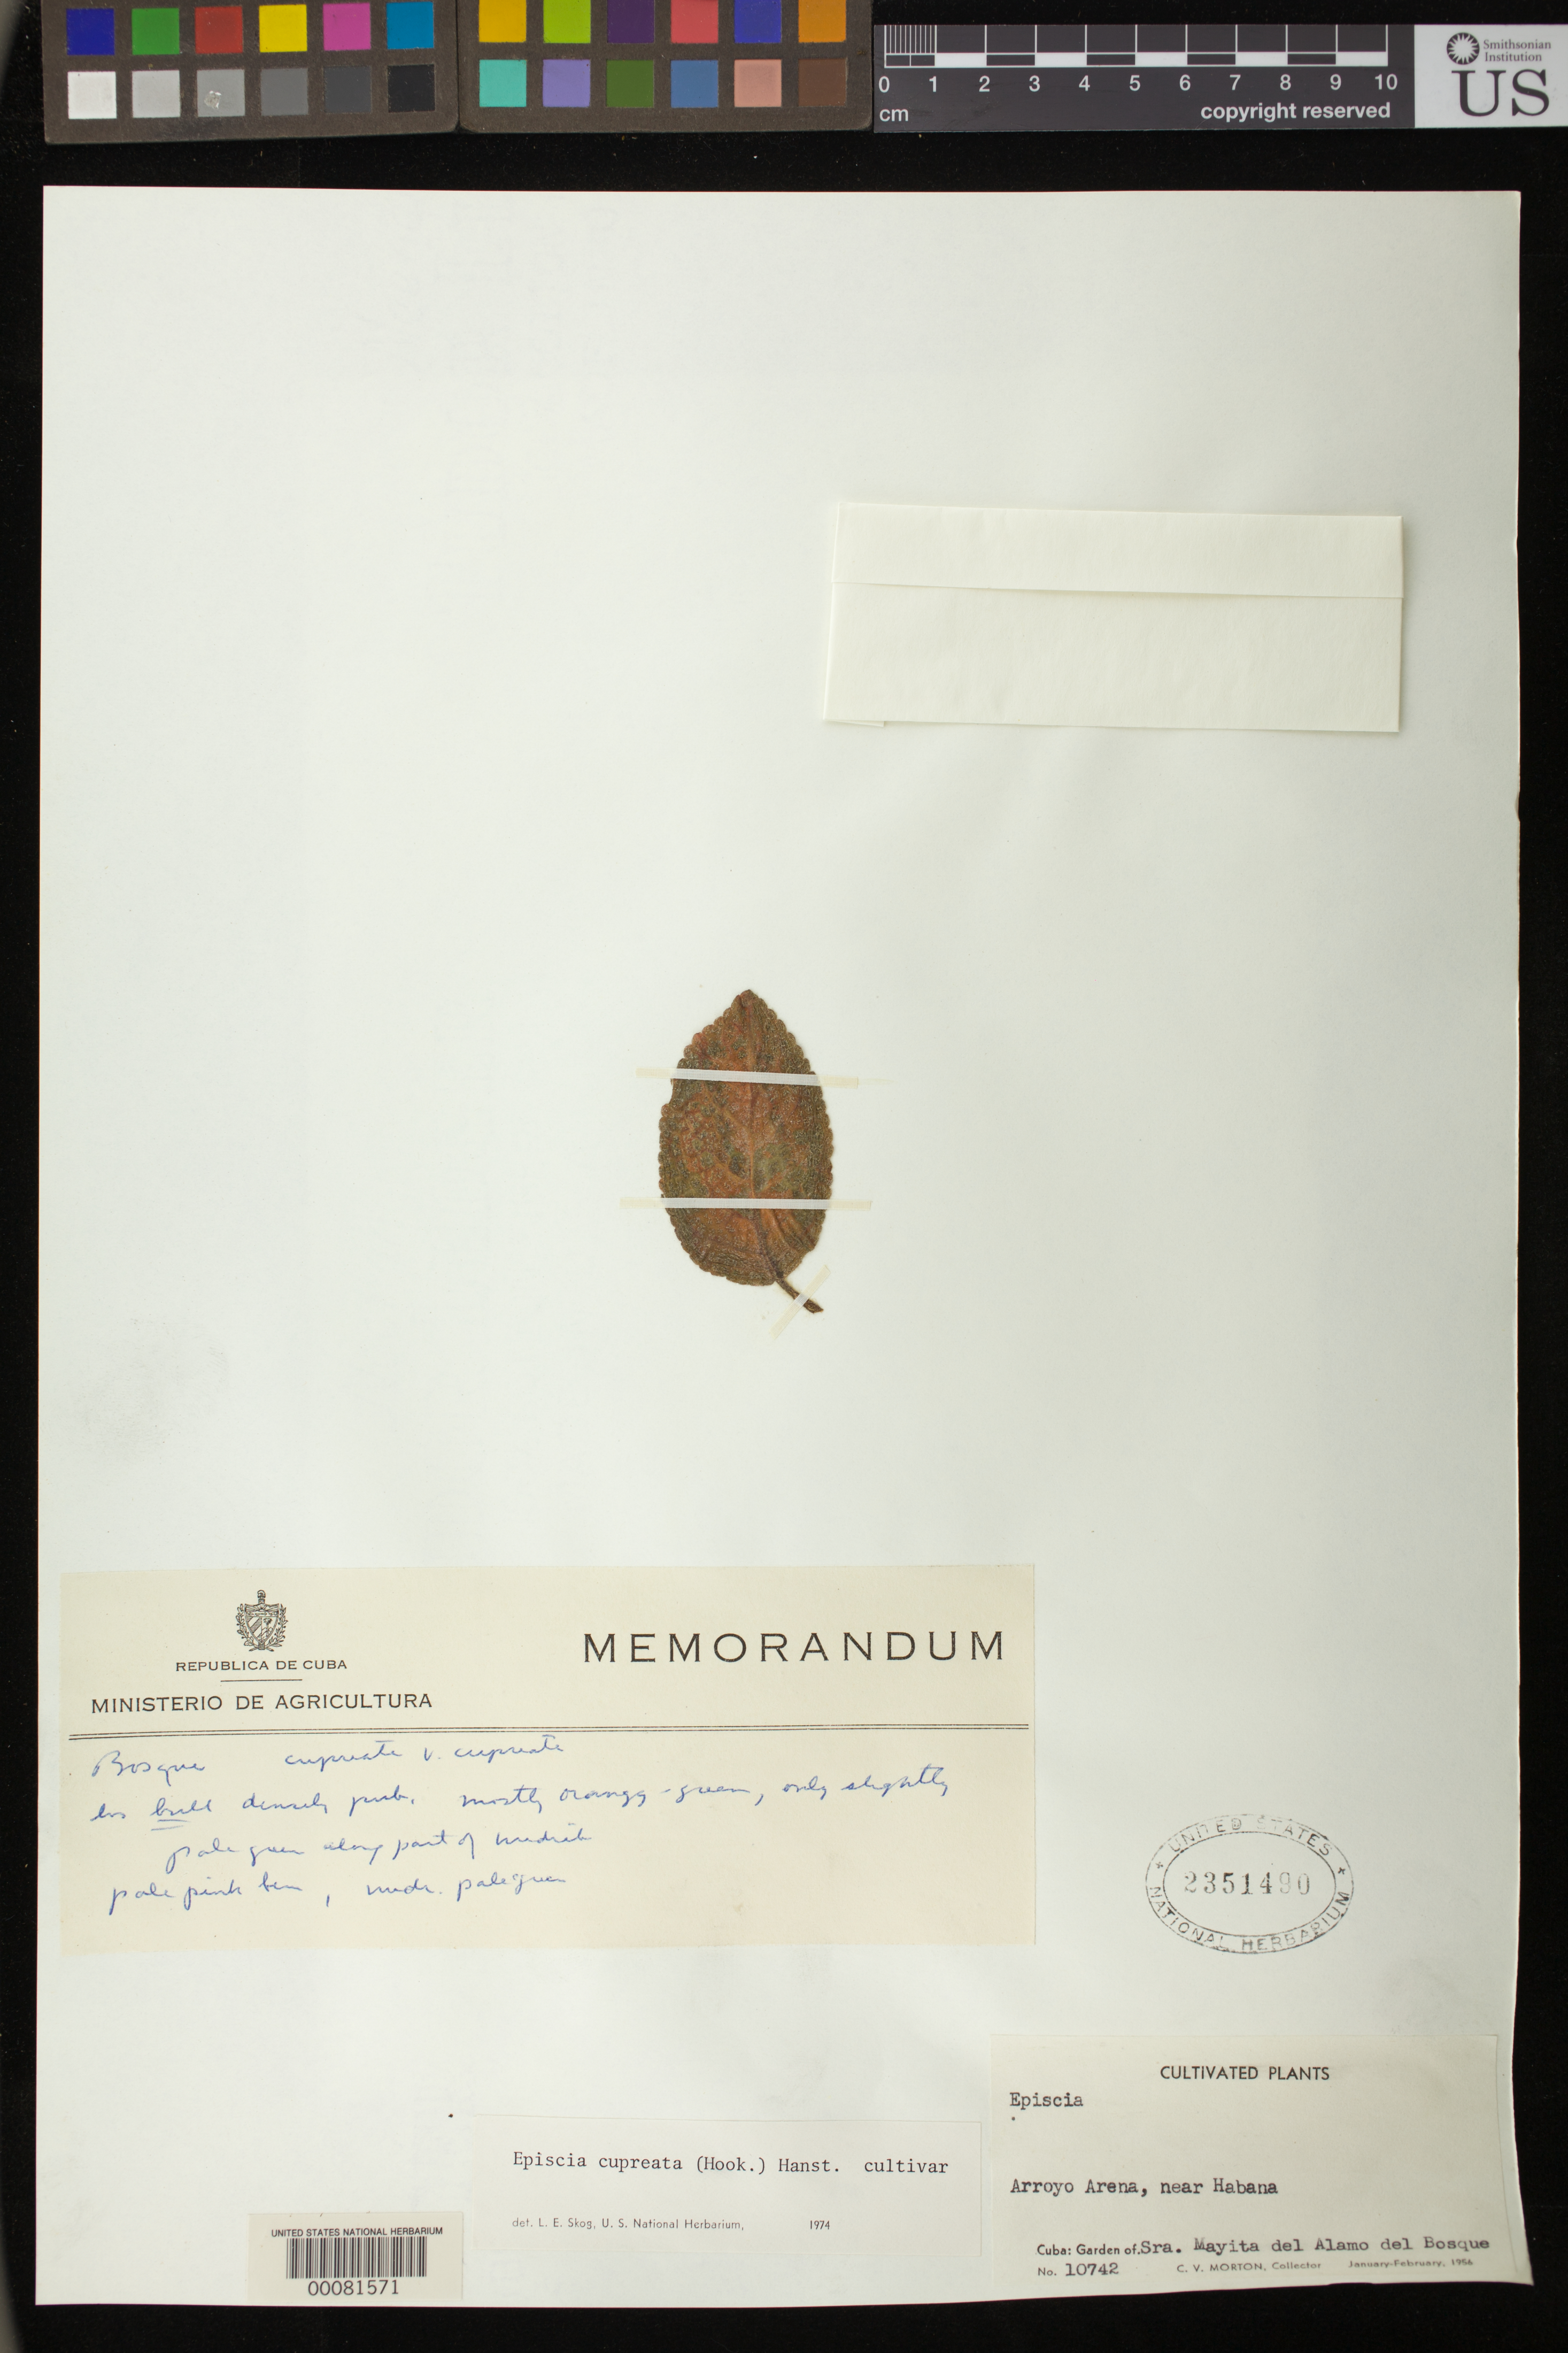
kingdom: Plantae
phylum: Tracheophyta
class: Magnoliopsida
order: Lamiales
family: Gesneriaceae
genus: Episcia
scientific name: Episcia cupreata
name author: (Hook.) Hanst.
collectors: C. V. Morton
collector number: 10742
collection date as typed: Jan-Feb 1956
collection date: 1956-01/1956-02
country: Cuba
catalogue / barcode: US 2351490